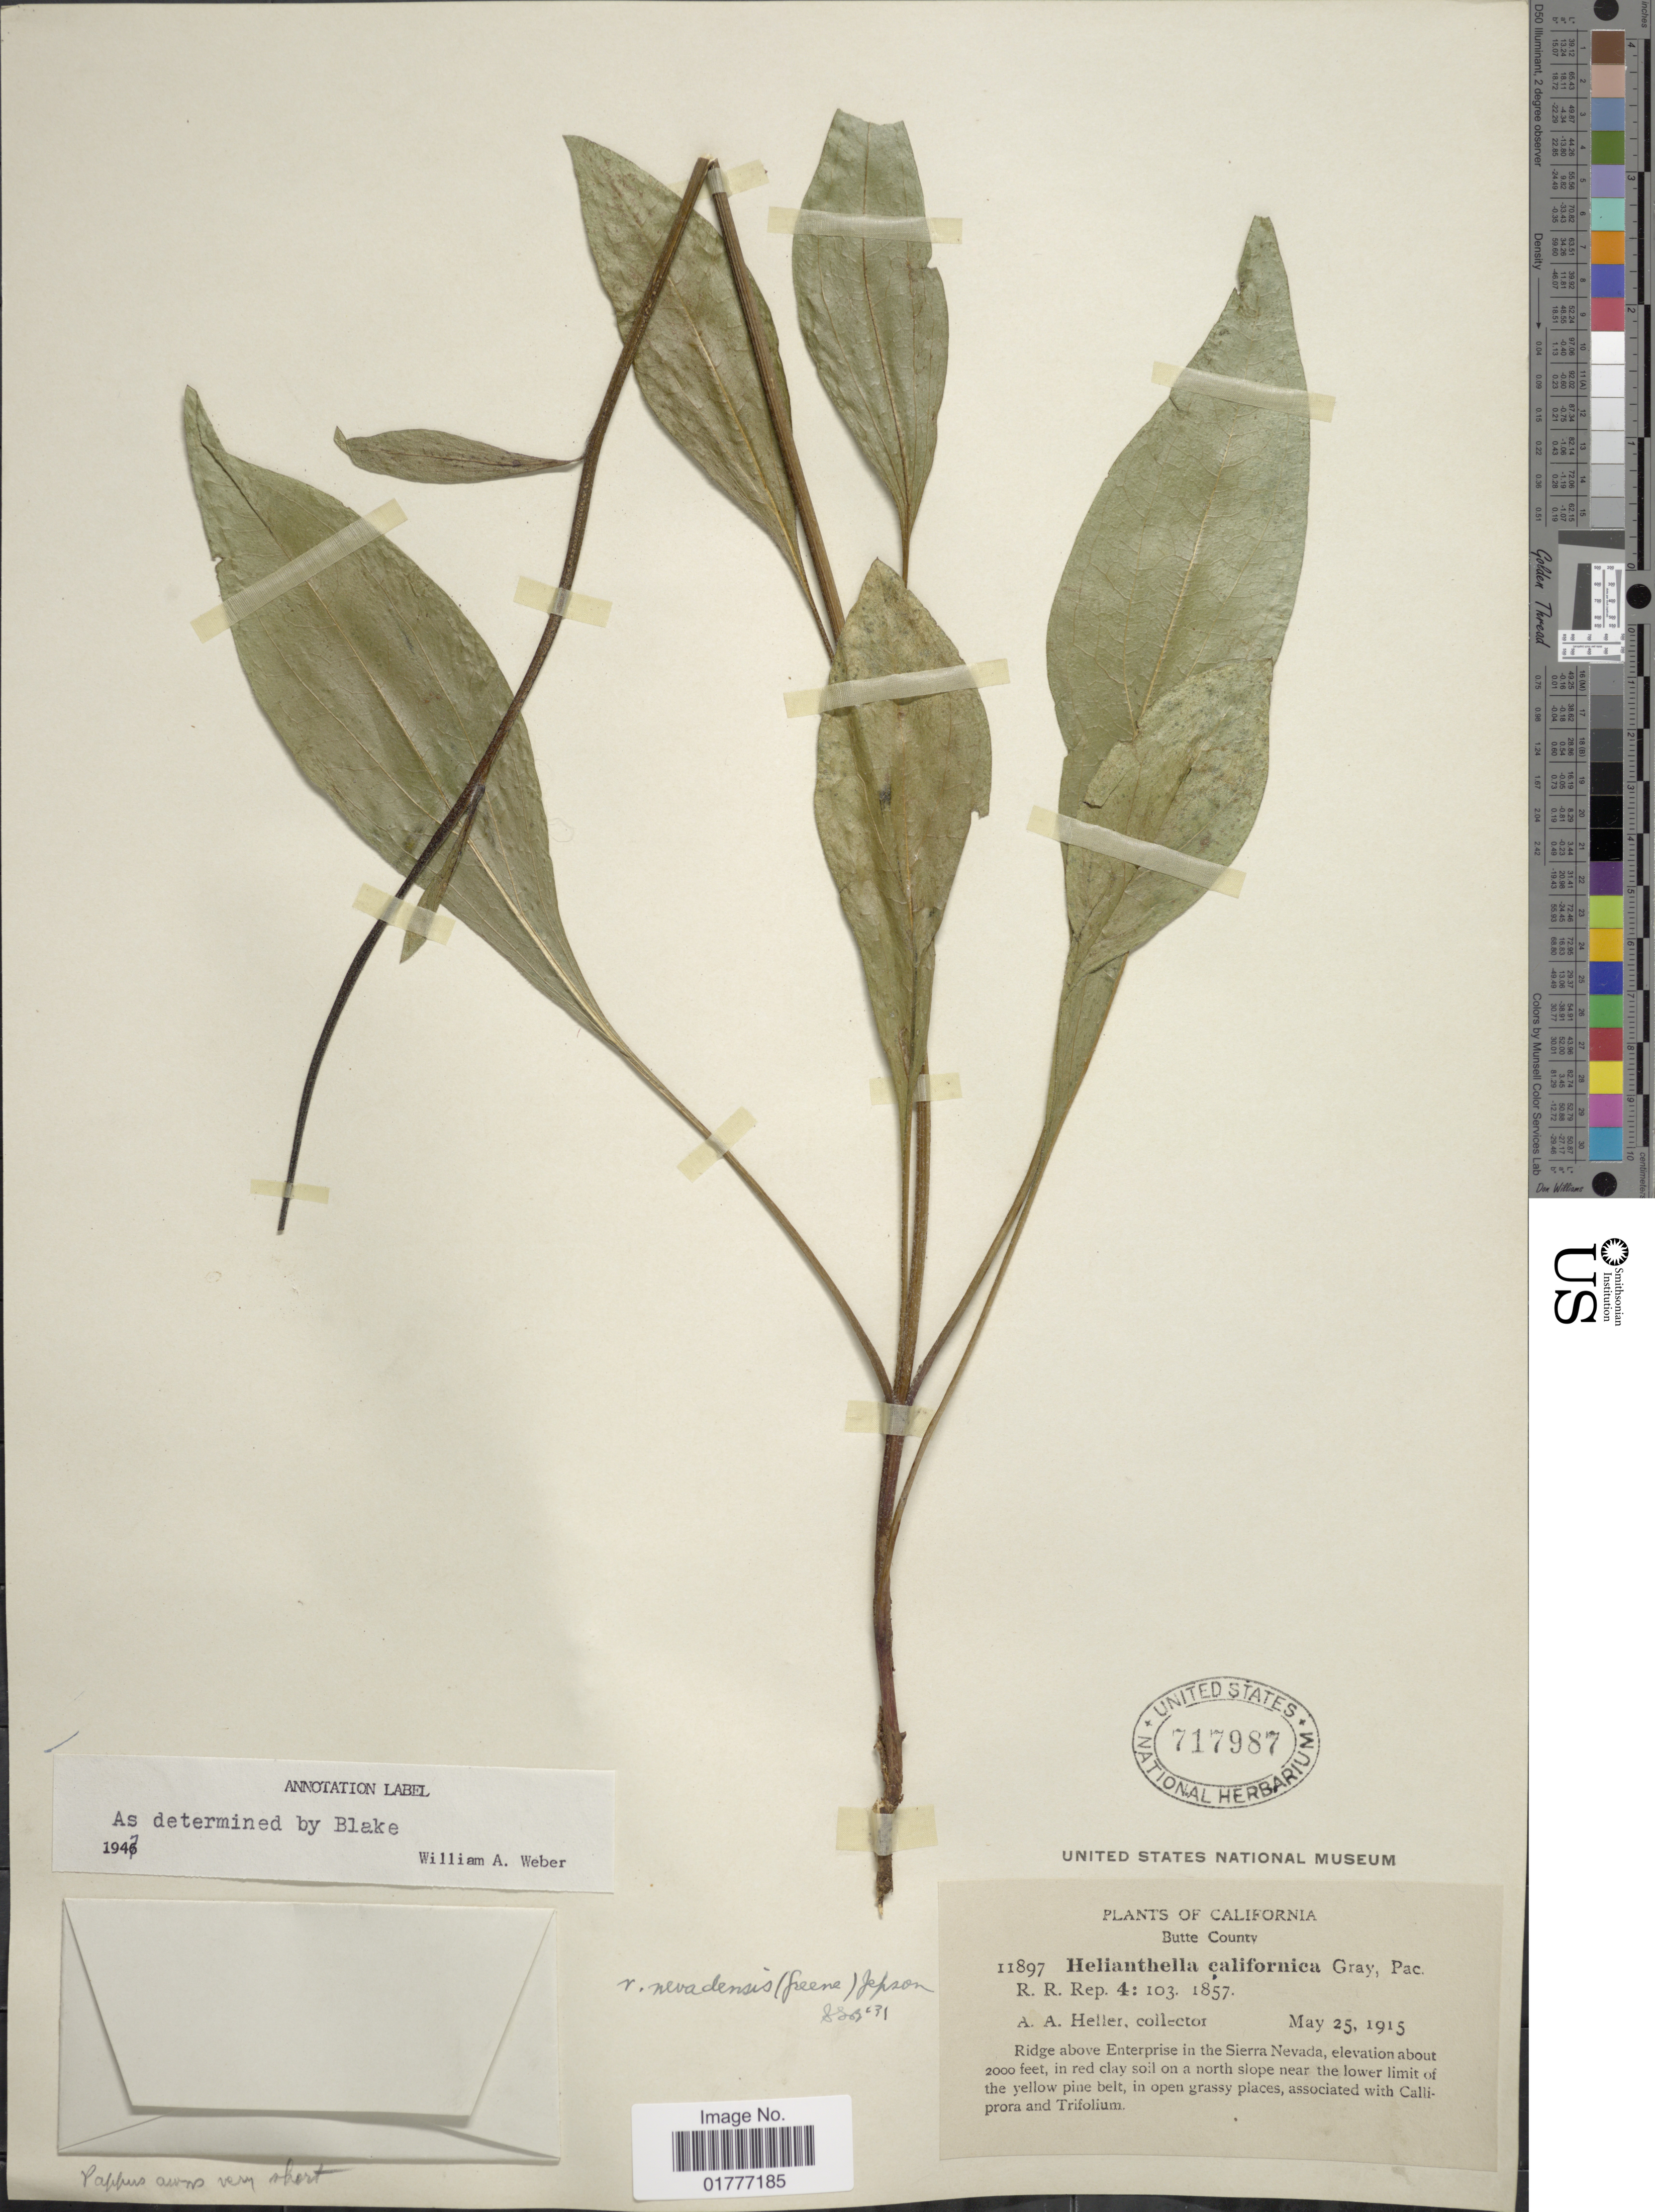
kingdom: Plantae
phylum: Tracheophyta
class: Magnoliopsida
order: Asterales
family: Asteraceae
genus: Helianthella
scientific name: Helianthella californica var. nevadensis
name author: (Greene) Jeps.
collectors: A. A. Heller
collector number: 11897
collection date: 1915-05-25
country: United States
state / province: California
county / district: Butte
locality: Butte County. Ridge above Enterprise in the Sierra Nevada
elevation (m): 610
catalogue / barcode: US 717987